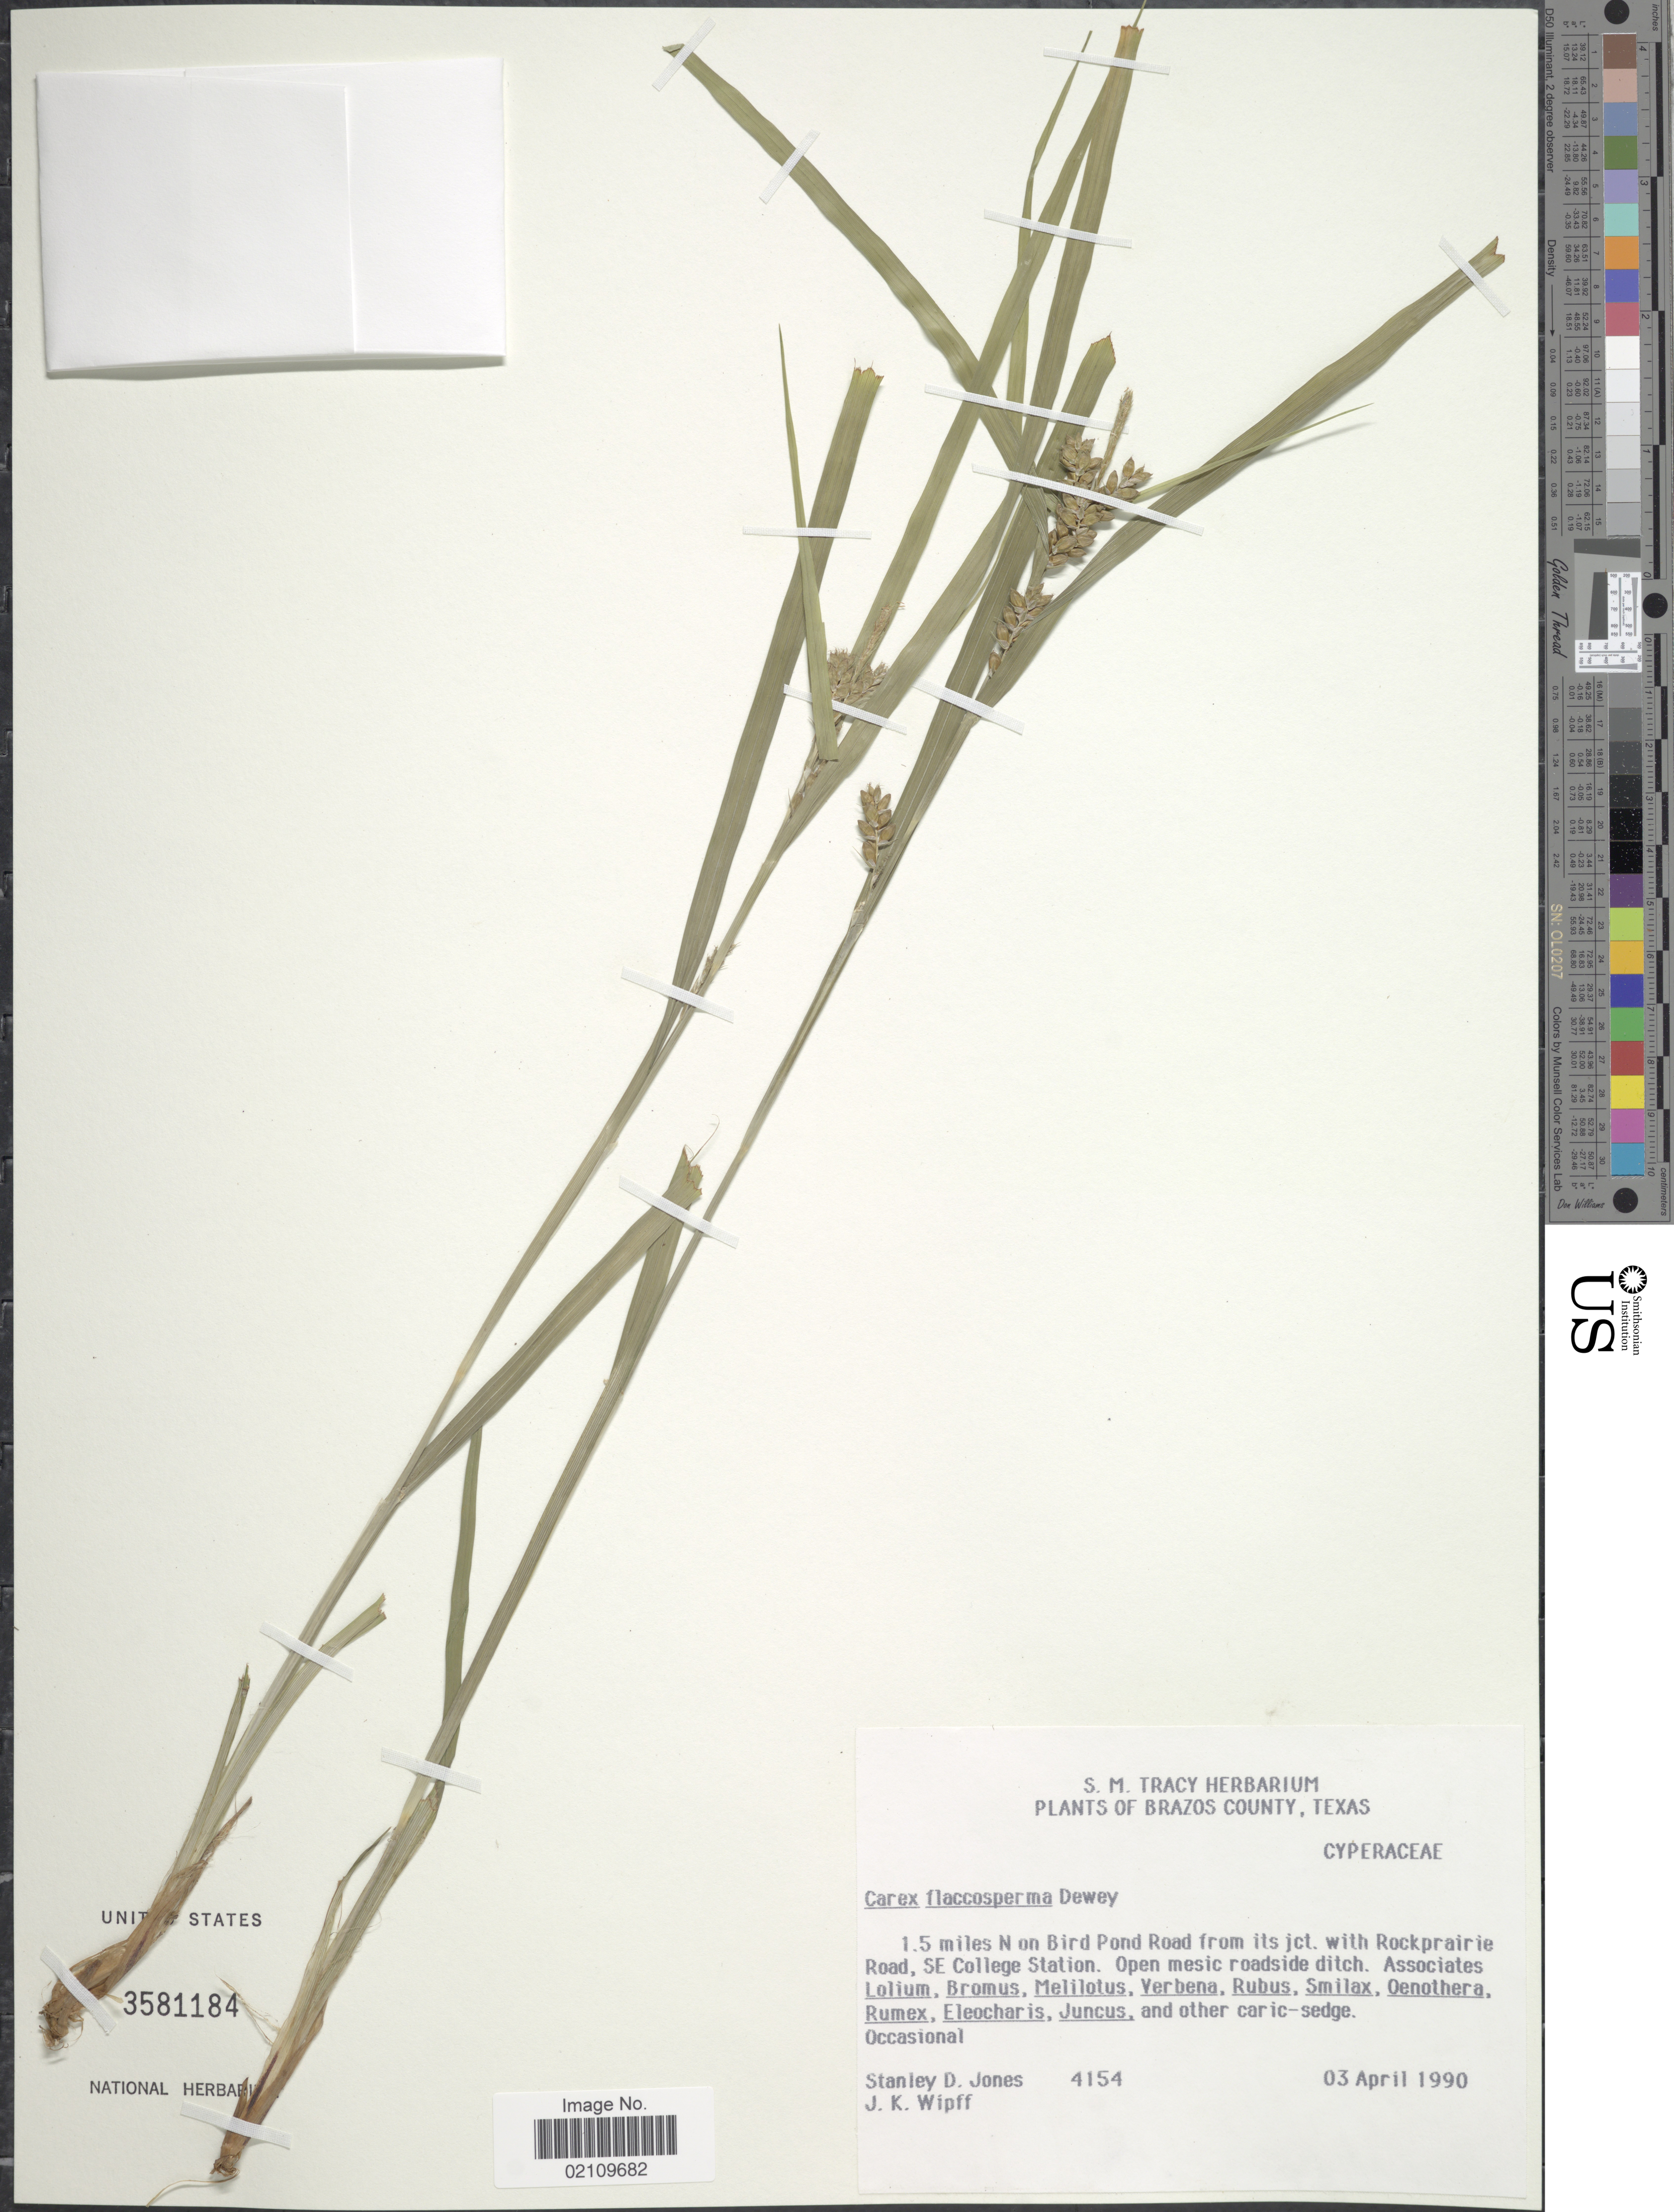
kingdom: Plantae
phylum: Tracheophyta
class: Liliopsida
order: Poales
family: Cyperaceae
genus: Carex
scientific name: Carex flaccosperma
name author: Dewey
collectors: S. D. Jones & J. K. Wipff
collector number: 4154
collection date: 1990-04-03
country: United States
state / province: Texas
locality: Brazos County. 1.5 miles N on Bird Pond Road from its jct. with Rockprairie Road, SE College Station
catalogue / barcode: US 3581184